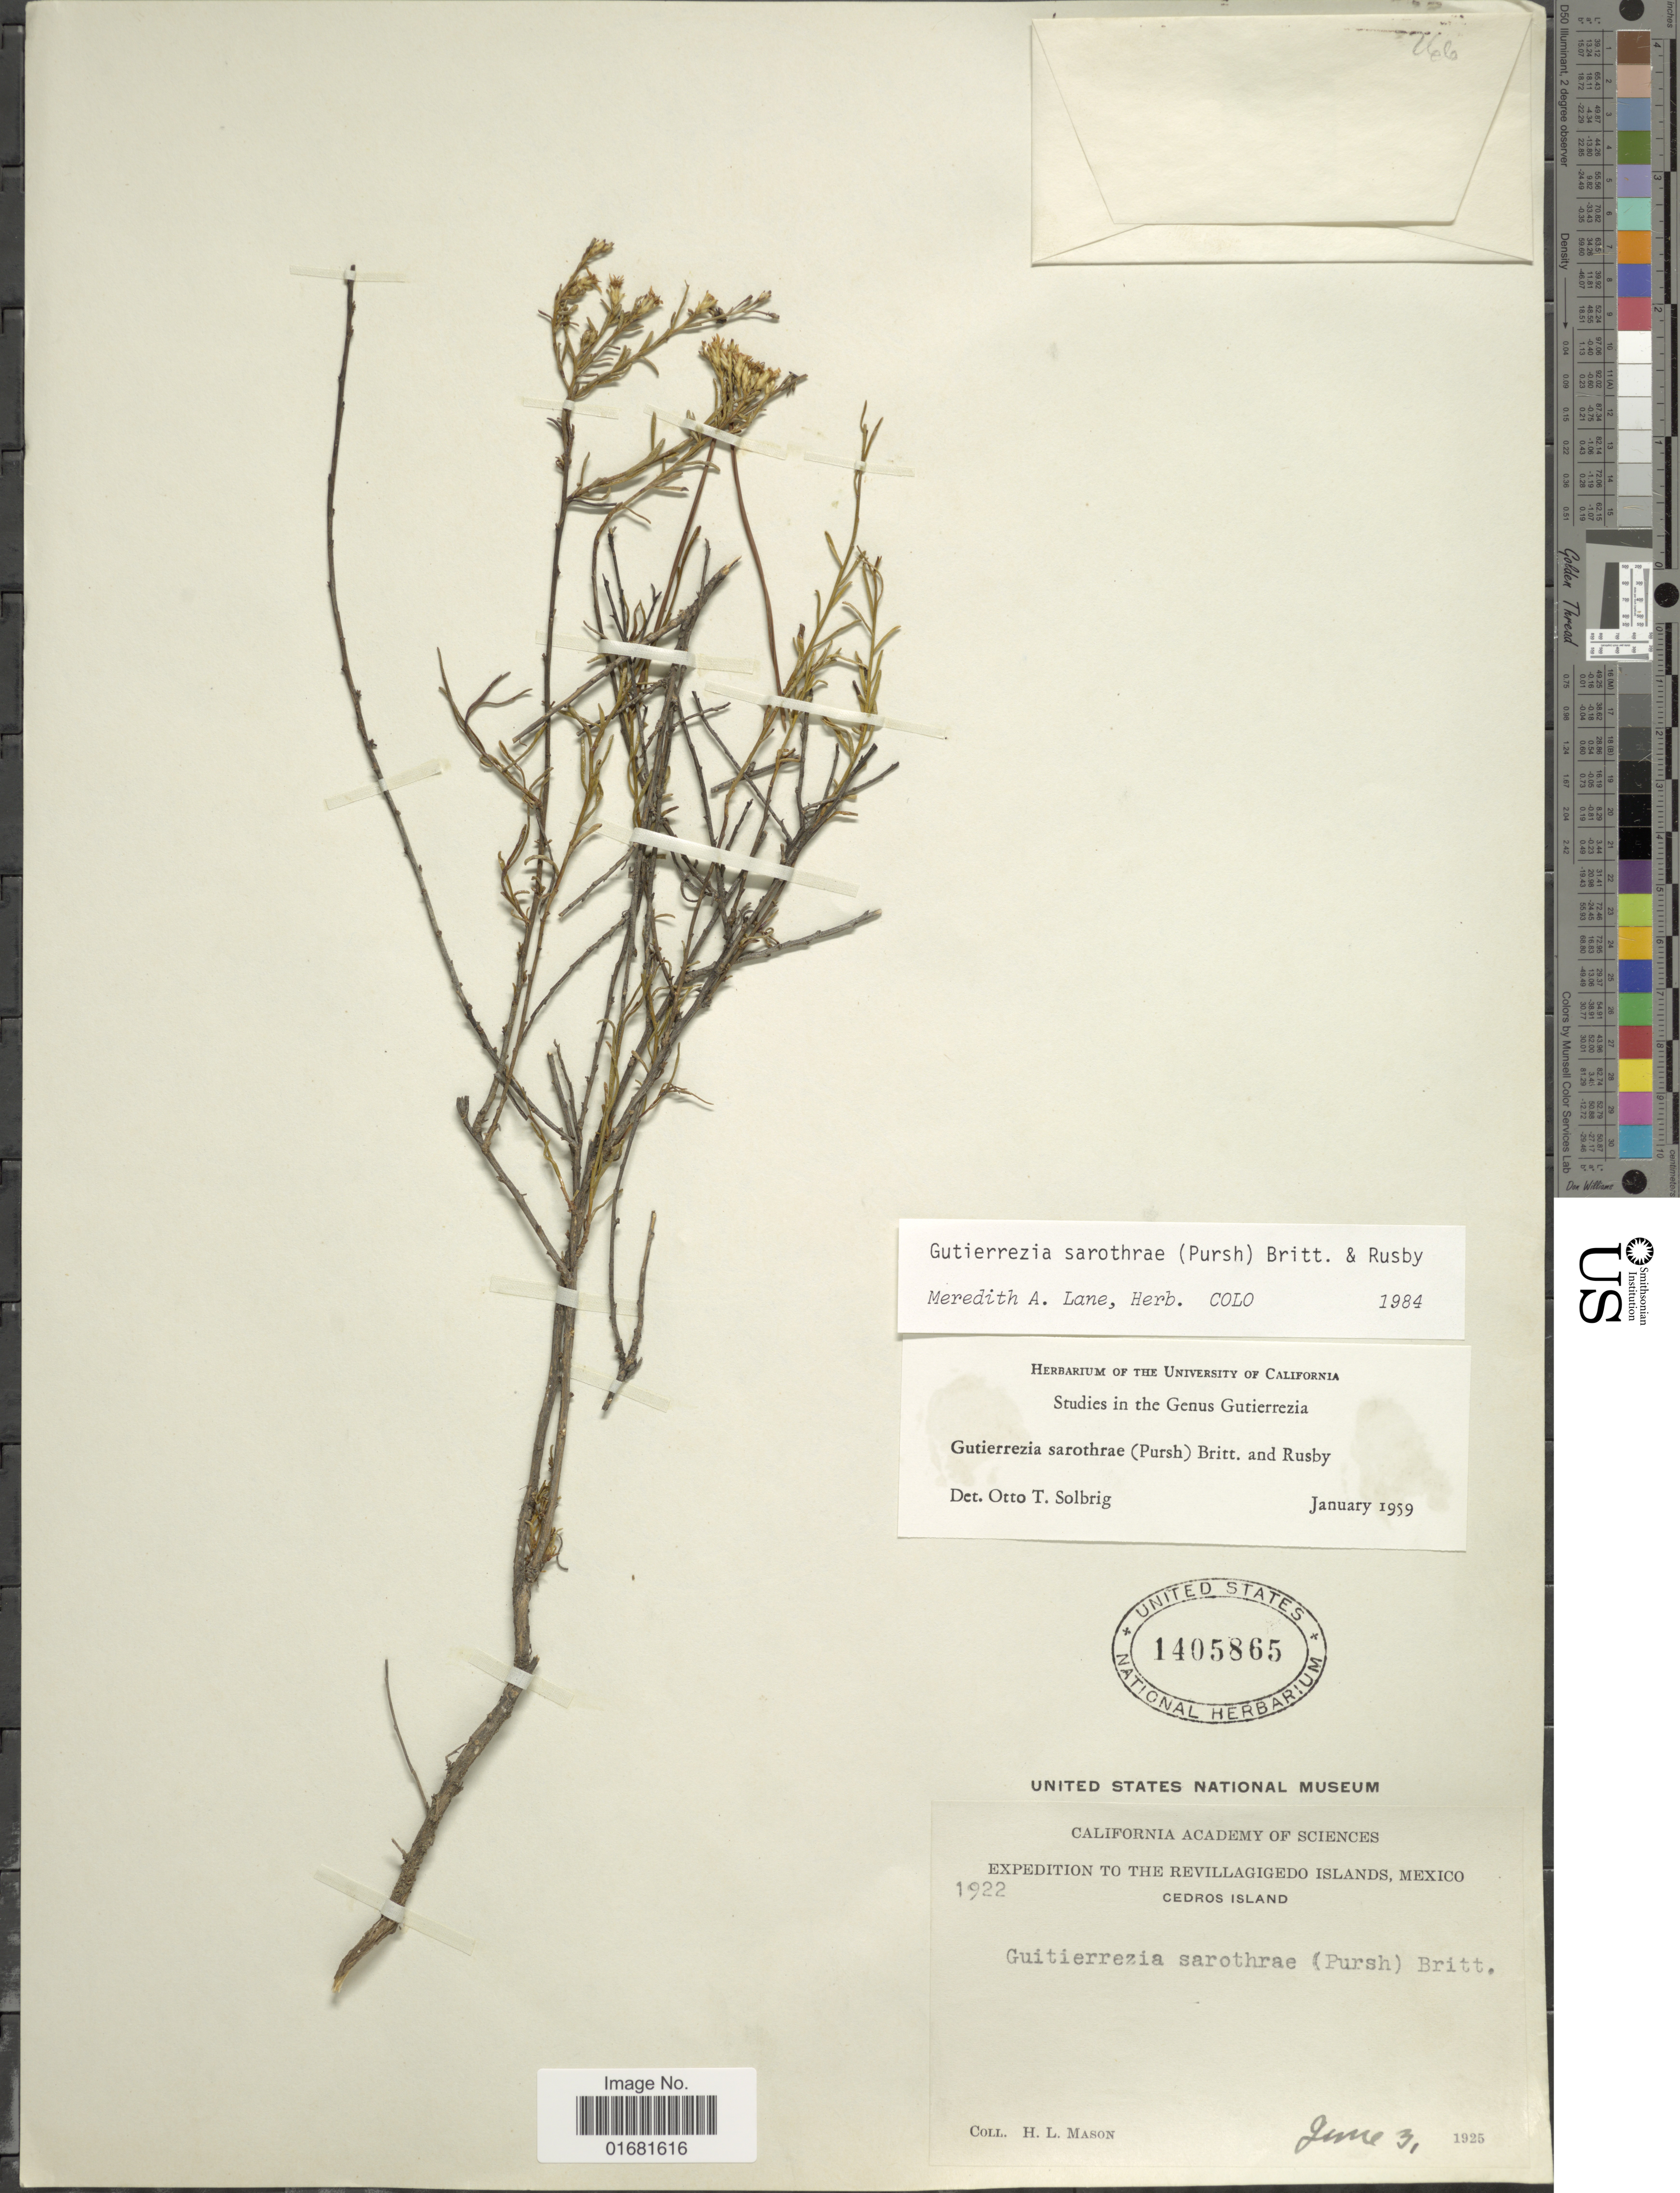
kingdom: Plantae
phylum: Tracheophyta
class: Magnoliopsida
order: Asterales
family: Asteraceae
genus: Gutierrezia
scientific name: Gutierrezia sarothrae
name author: (Pursh) Britton & Rusby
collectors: H. L. Mason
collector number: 1922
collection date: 1925-06-03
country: Mexico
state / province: Colima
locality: The Revillagigedo Islands, Mexico. Cedros Island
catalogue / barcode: US 1405865